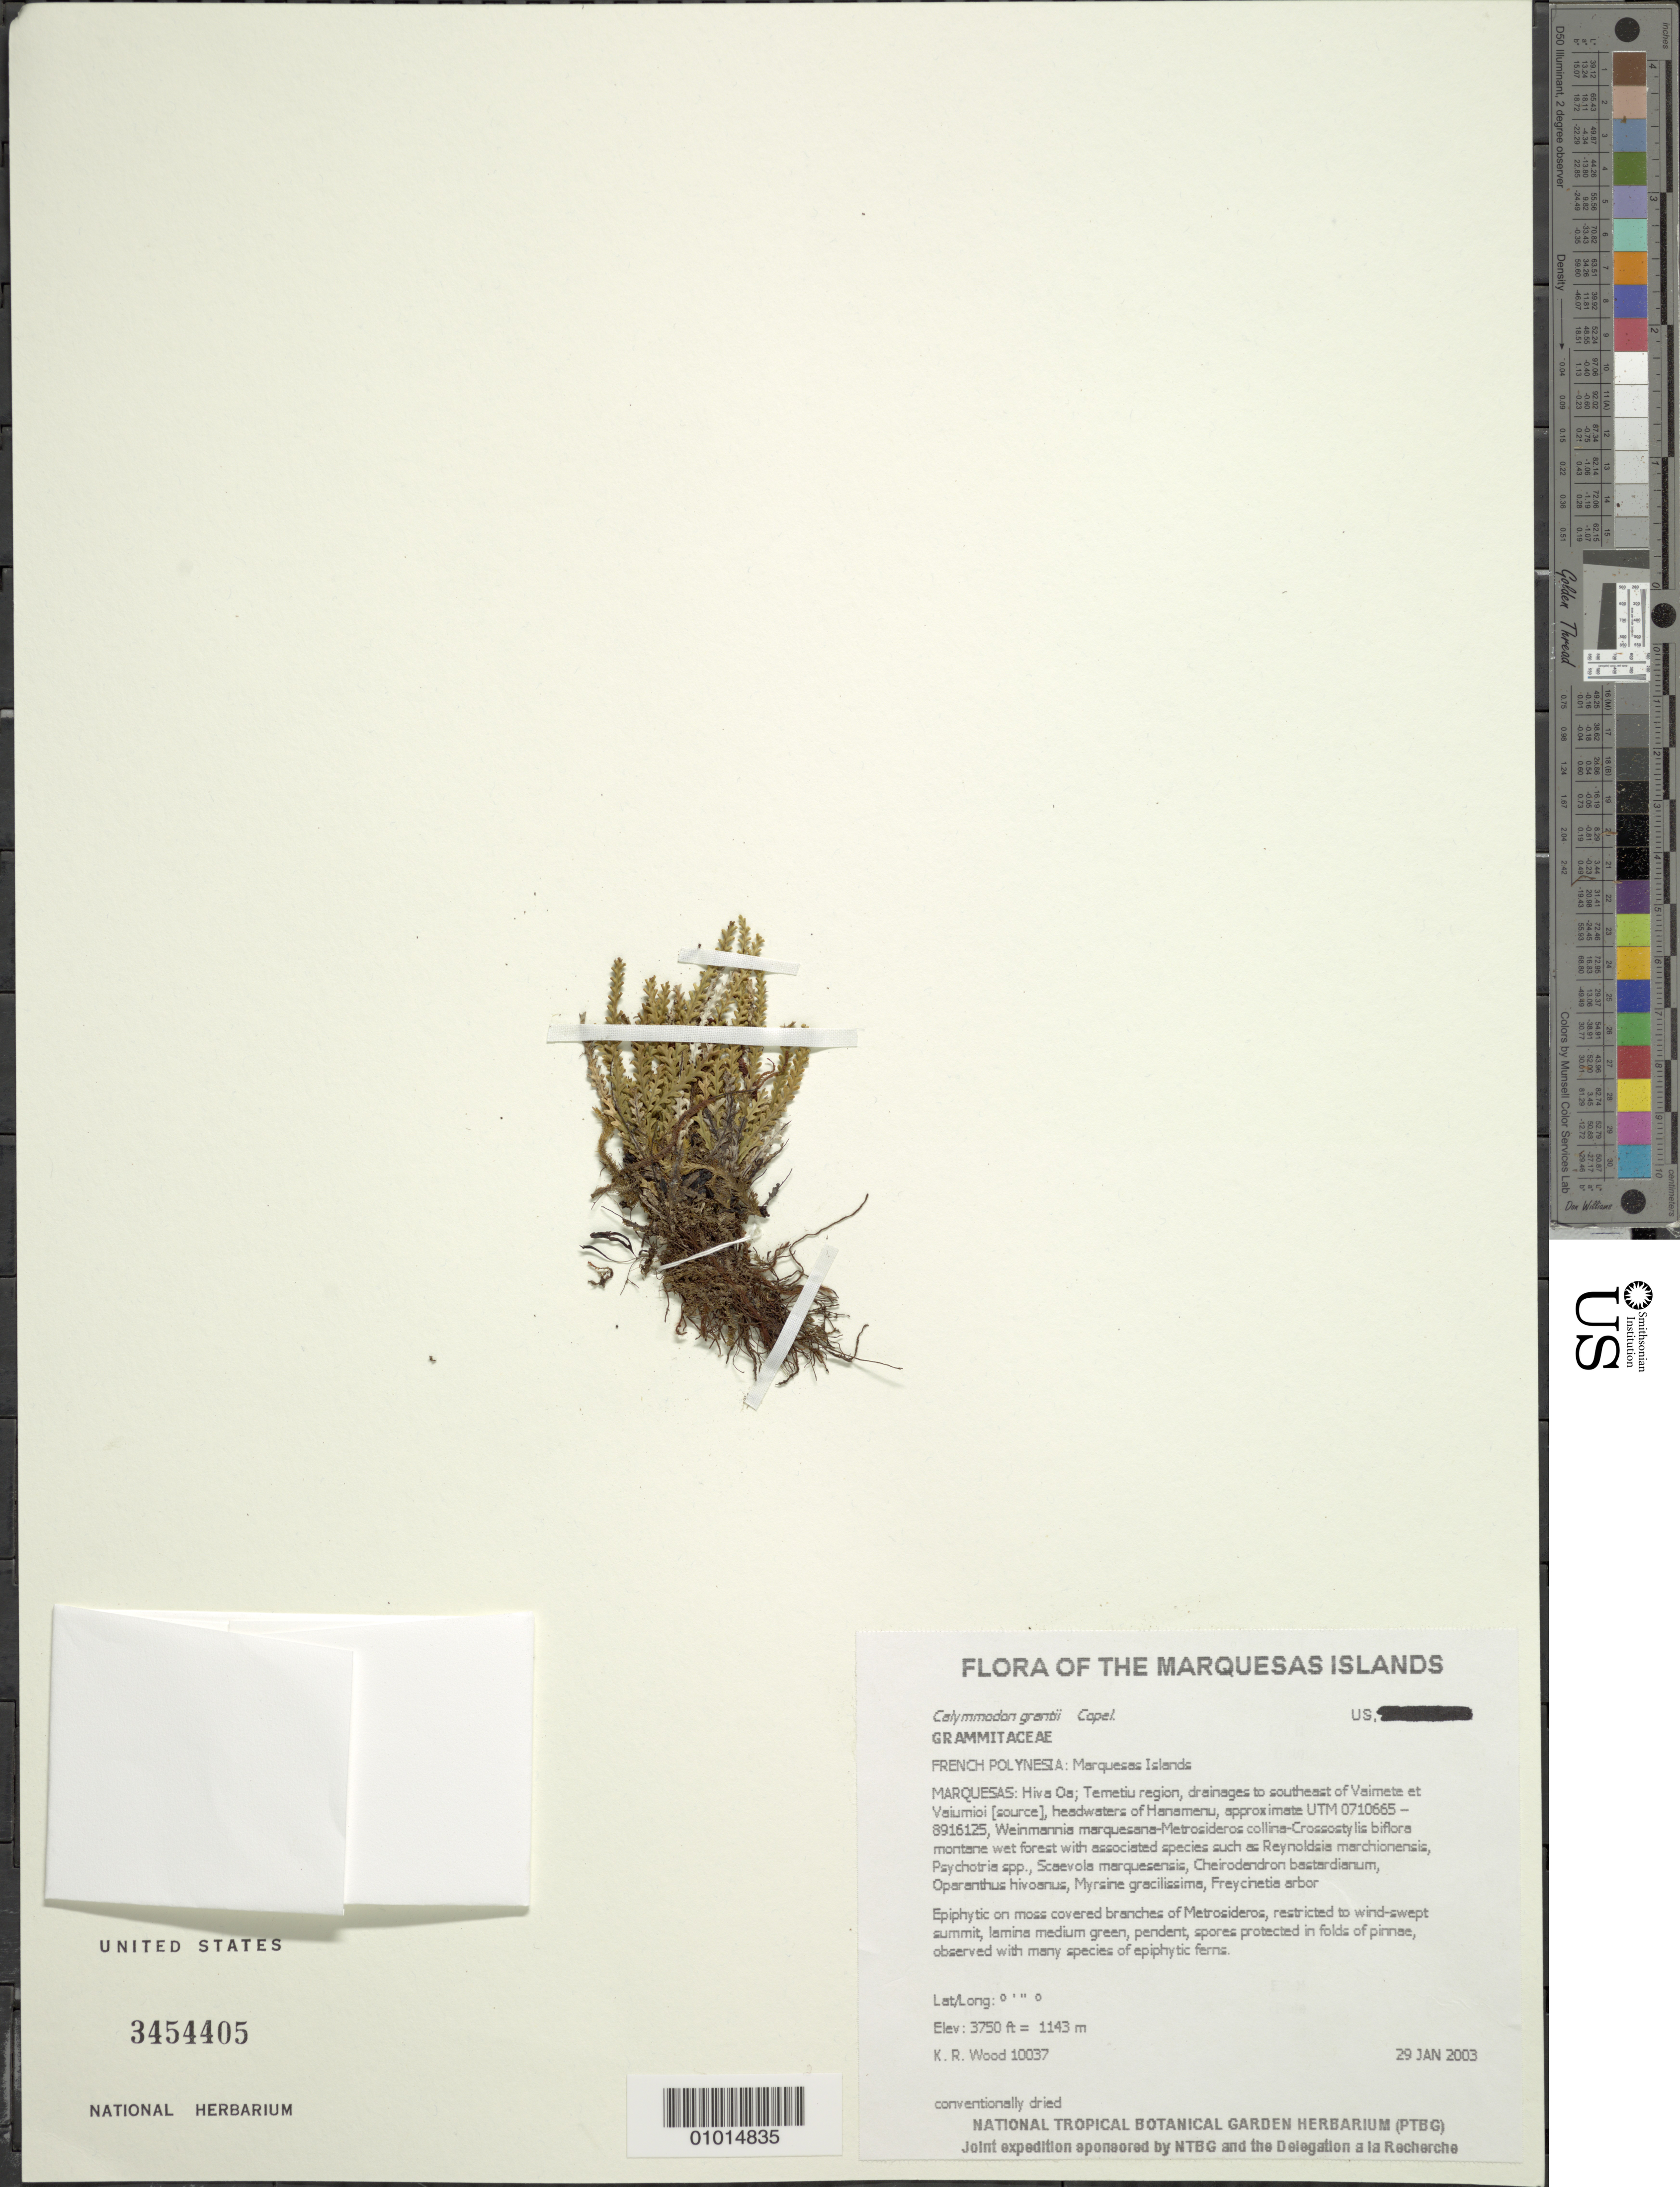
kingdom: Plantae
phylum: Tracheophyta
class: Polypodiopsida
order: Polypodiales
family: Polypodiaceae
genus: Calymmodon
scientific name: Calymmodon grantii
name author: Copel.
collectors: K. R. Wood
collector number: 10037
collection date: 2003-01-29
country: French Polynesia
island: Hiva Oa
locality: Temetiu region, drainages to southeast of Vaimete et Vaiumioi [source], headwaters of Hanamenu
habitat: Weinmannia marquesana - Metrosideros collina - Crossostylis biflora montane wet forest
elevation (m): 1143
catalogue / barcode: US 3454405